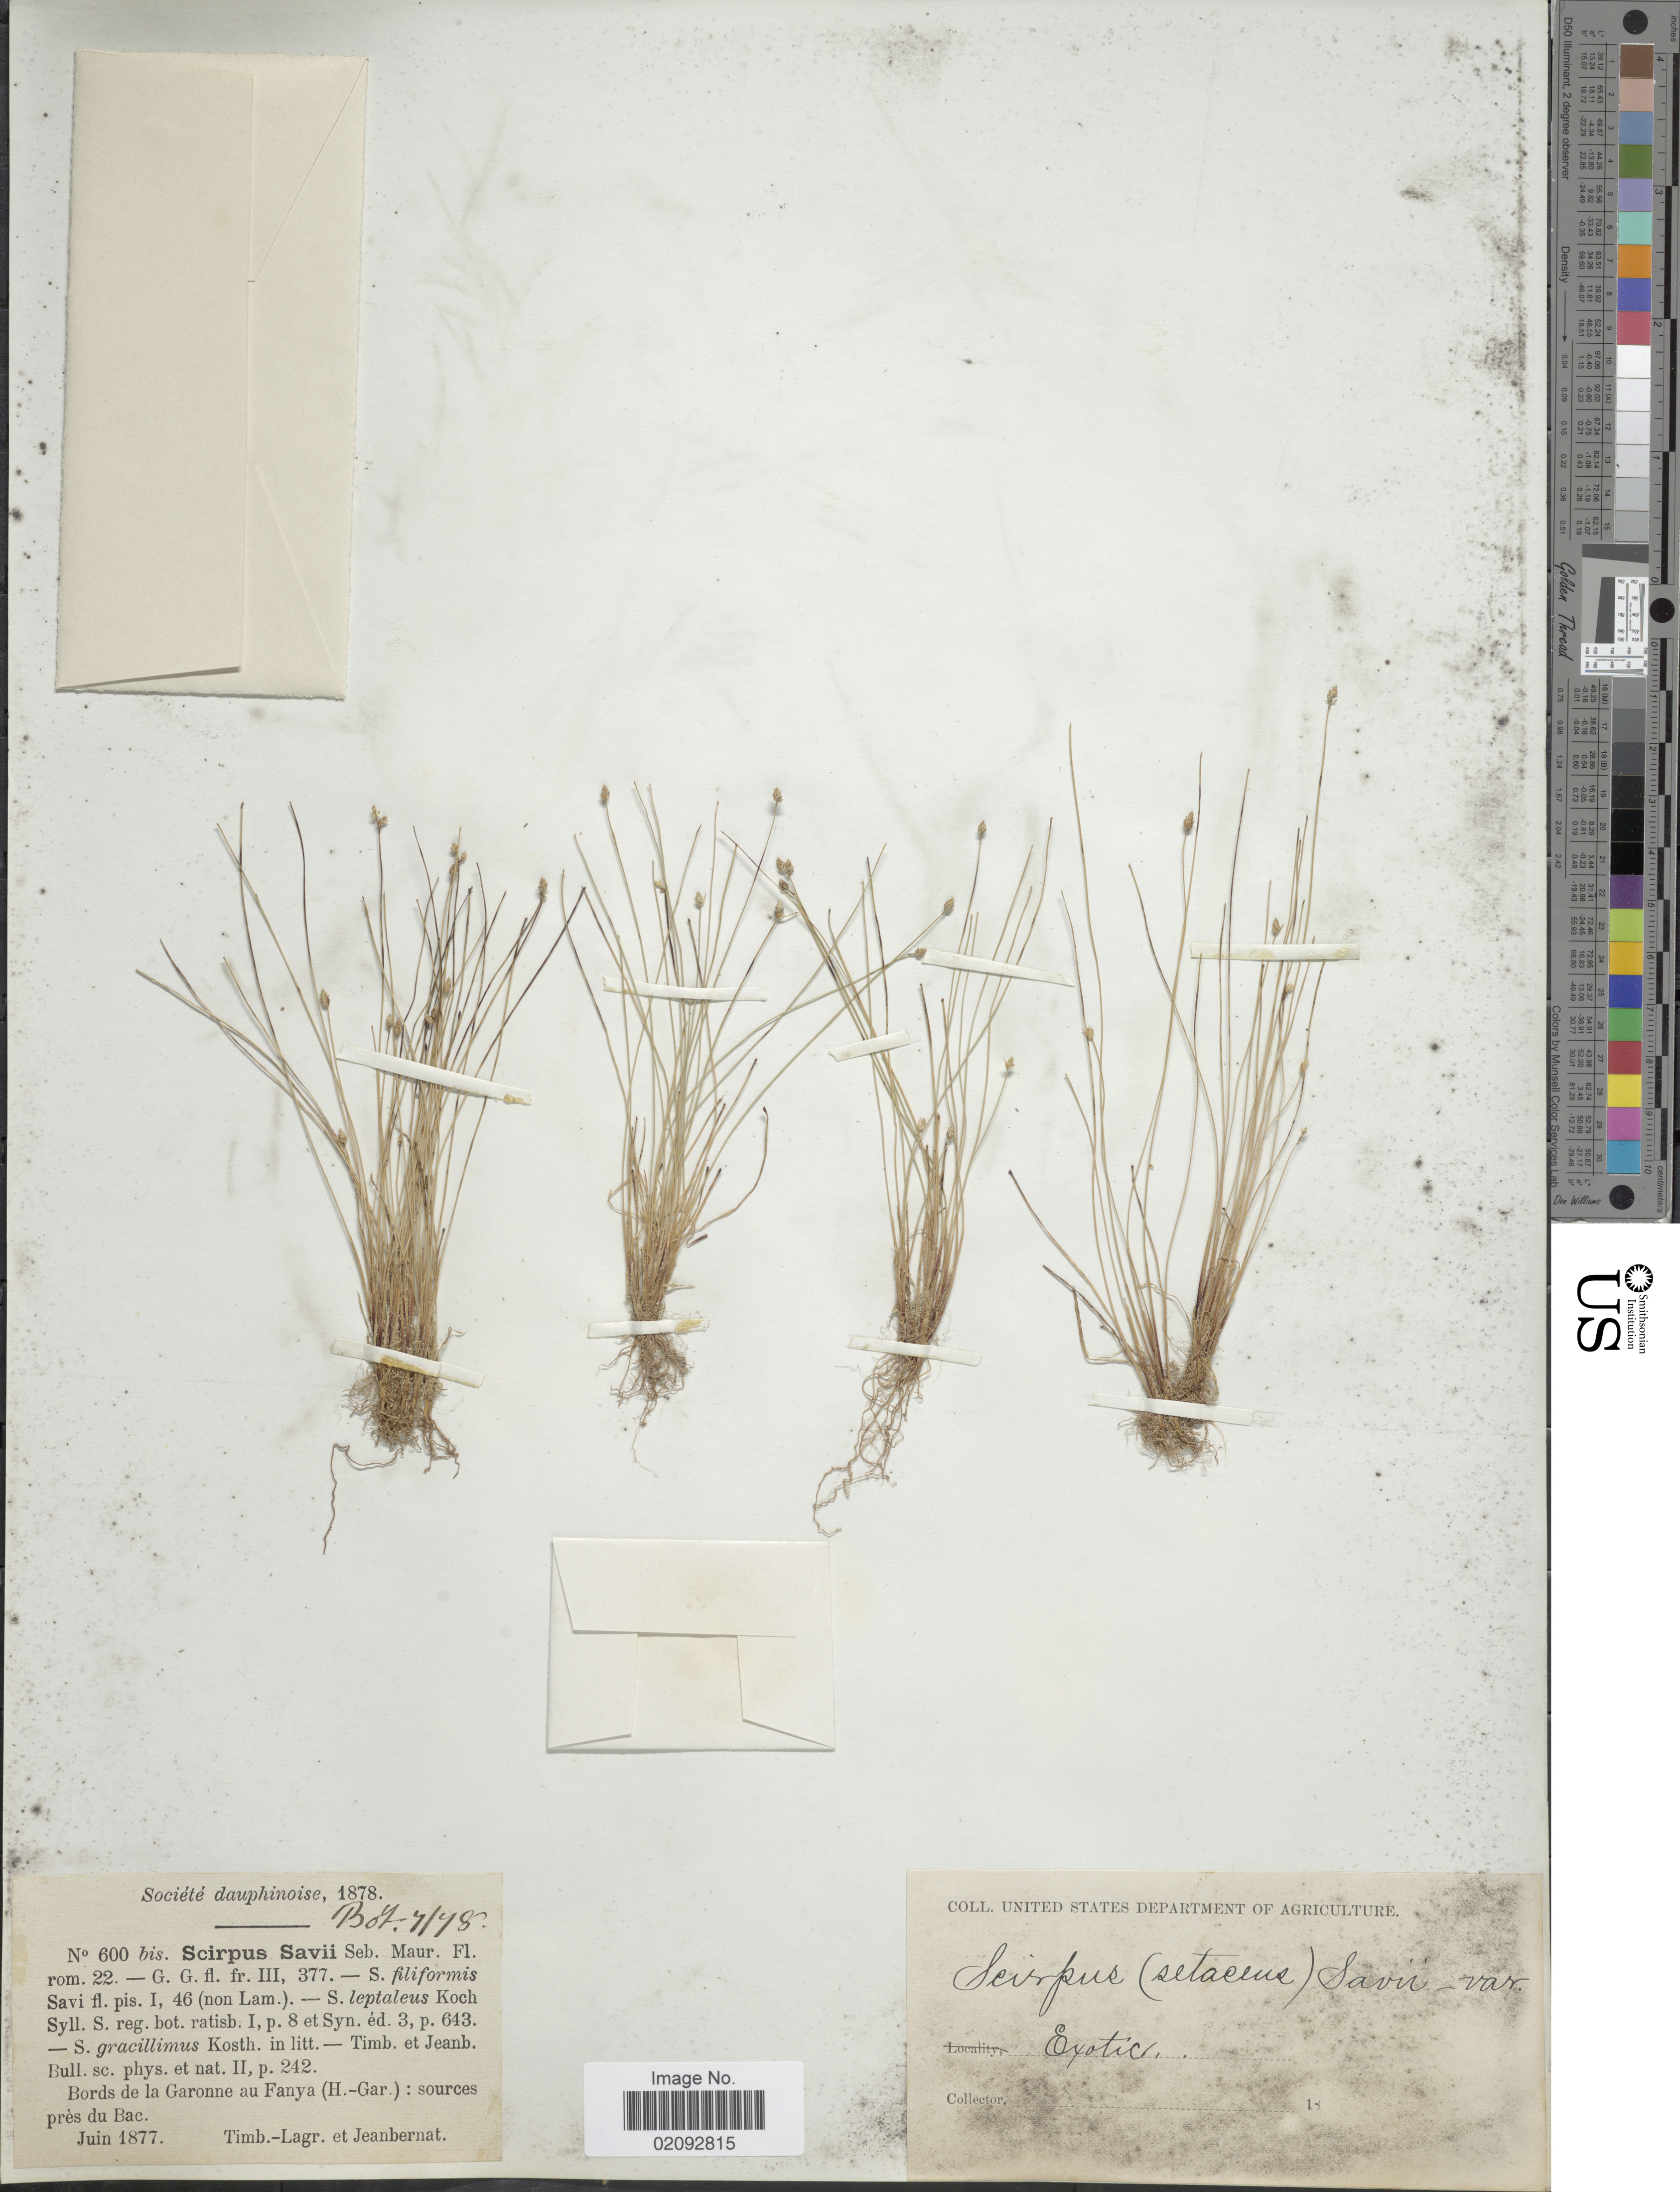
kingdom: Plantae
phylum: Tracheophyta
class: Liliopsida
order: Poales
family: Cyperaceae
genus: Isolepis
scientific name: Isolepis cernua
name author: (Vahl) Roem. & Schult.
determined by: Strong, Mark T., (BOT), Smithsonian Institution - National Museum of Natural History (UNITED STATES)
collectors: P. Timbal-Lagrave & Jeanbernat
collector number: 600 bis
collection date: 1877-06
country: France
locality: Bords de la Garonne au Fanya (H.-Gar.): sources près du Bac